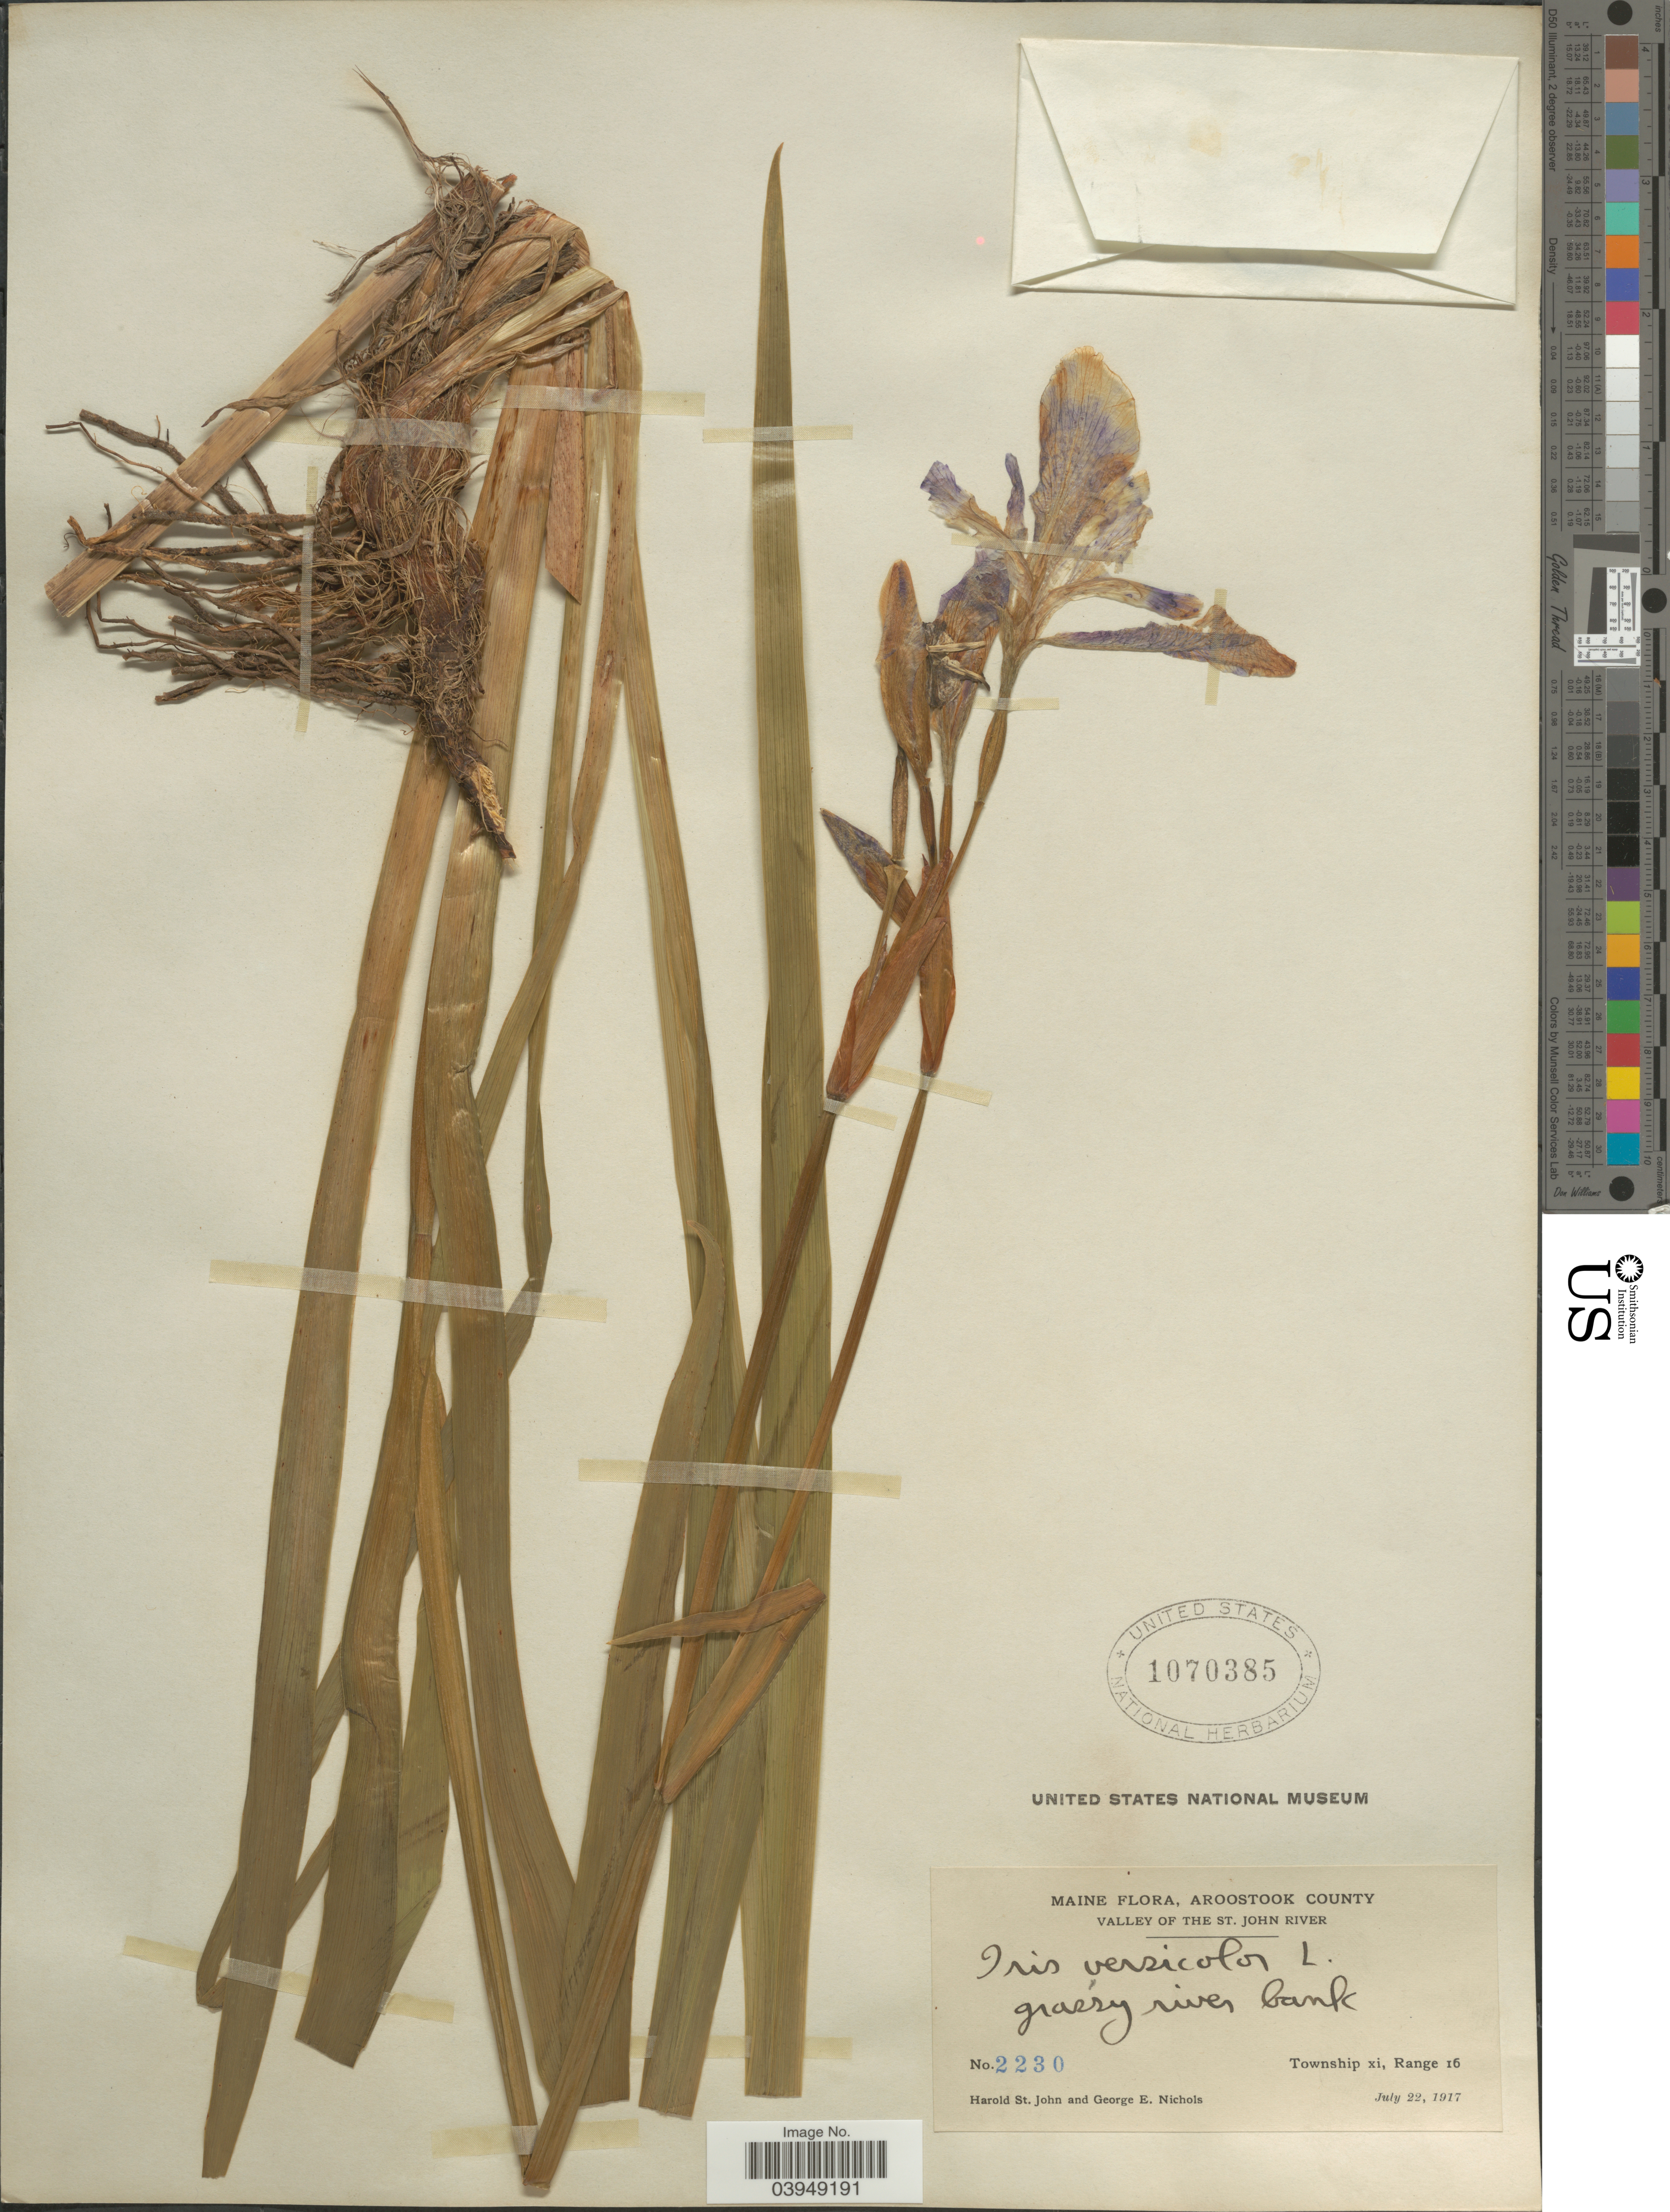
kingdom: Plantae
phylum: Tracheophyta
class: Liliopsida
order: Asparagales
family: Iridaceae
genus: Iris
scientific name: Iris versicolor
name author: L.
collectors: H. St. John & G. E. Nichols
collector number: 2230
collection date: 1917-07-22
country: United States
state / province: Maine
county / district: Aroostook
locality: Valley of the St. John River. Township xi, Range 16.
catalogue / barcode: US 1070385